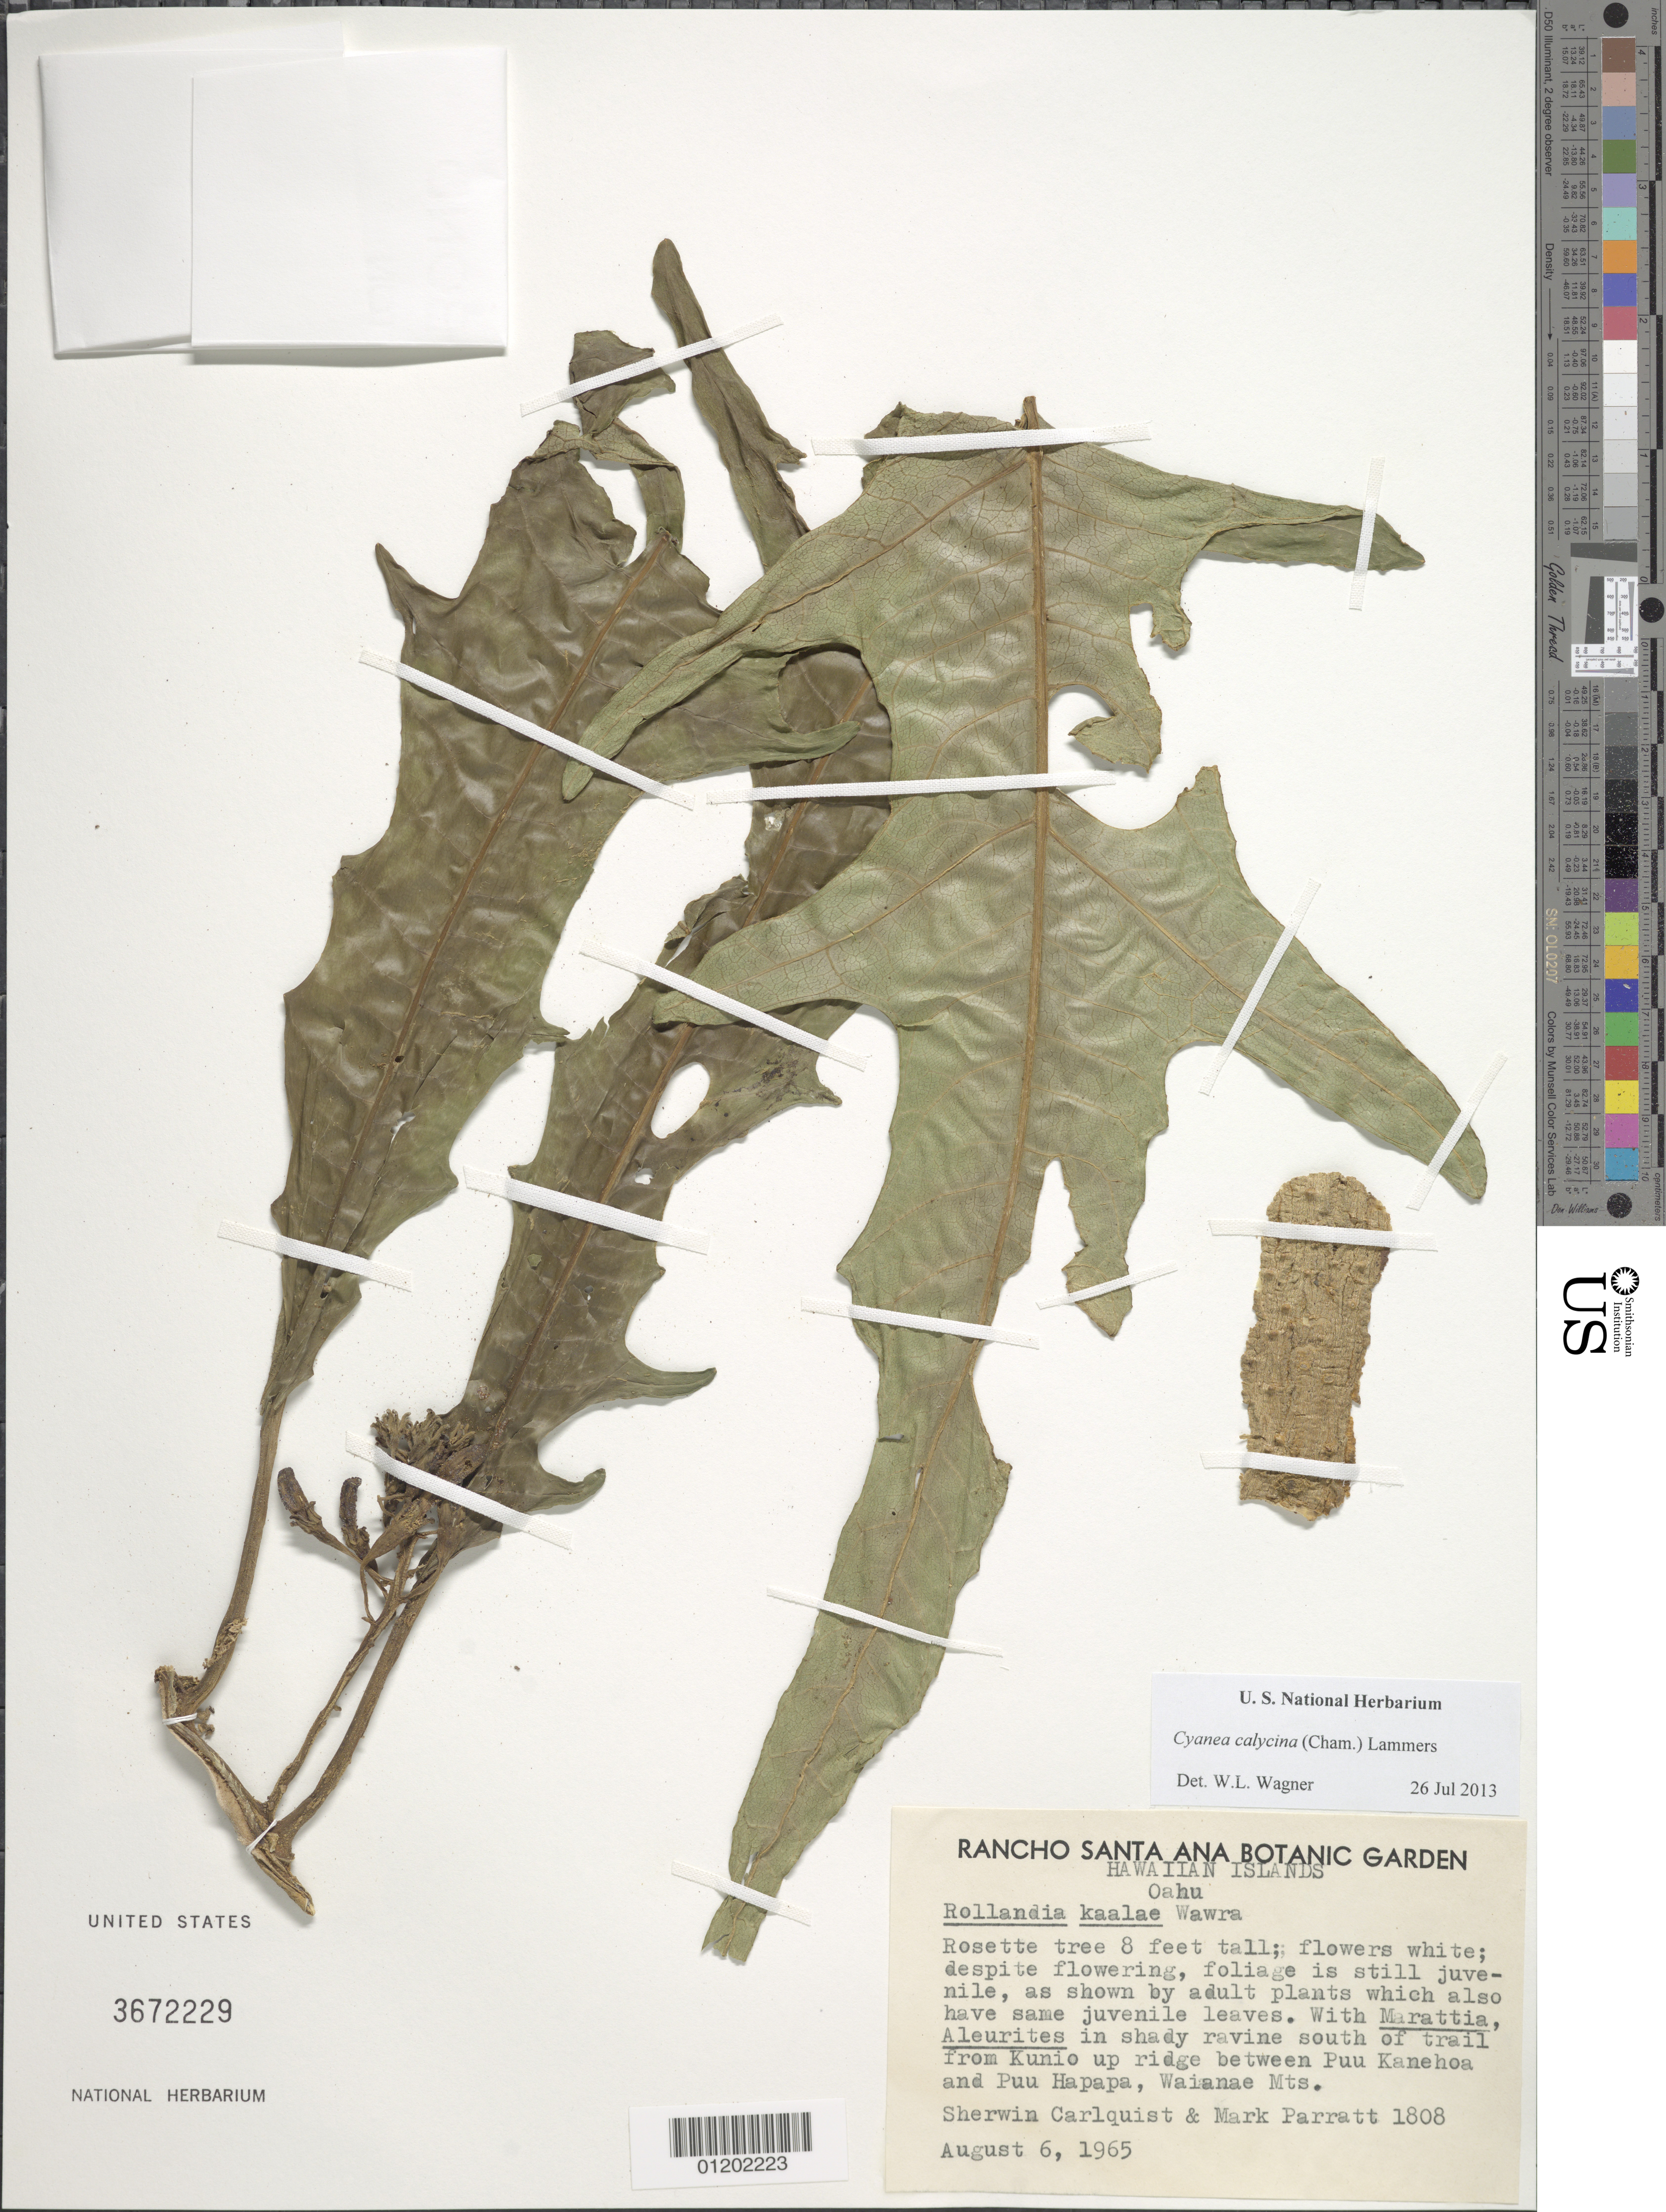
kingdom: Plantae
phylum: Tracheophyta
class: Magnoliopsida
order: Asterales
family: Campanulaceae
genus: Cyanea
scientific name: Cyanea calycina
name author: (Cham.) Lammers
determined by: Wagner, W. L., (BOT), Smithsonian Institution - National Museum of Natural History (UNITED STATES)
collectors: S. Carlquist & M. Parratt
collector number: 1808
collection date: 1965-08-06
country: United States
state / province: Hawaii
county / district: Honolulu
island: Oahu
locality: In shady ravine south of trail from Kunio up ridge between Puu Kanehoa and Puu Hapapa, Wainanae Mts.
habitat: Shady ravine.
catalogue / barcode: US 3672229